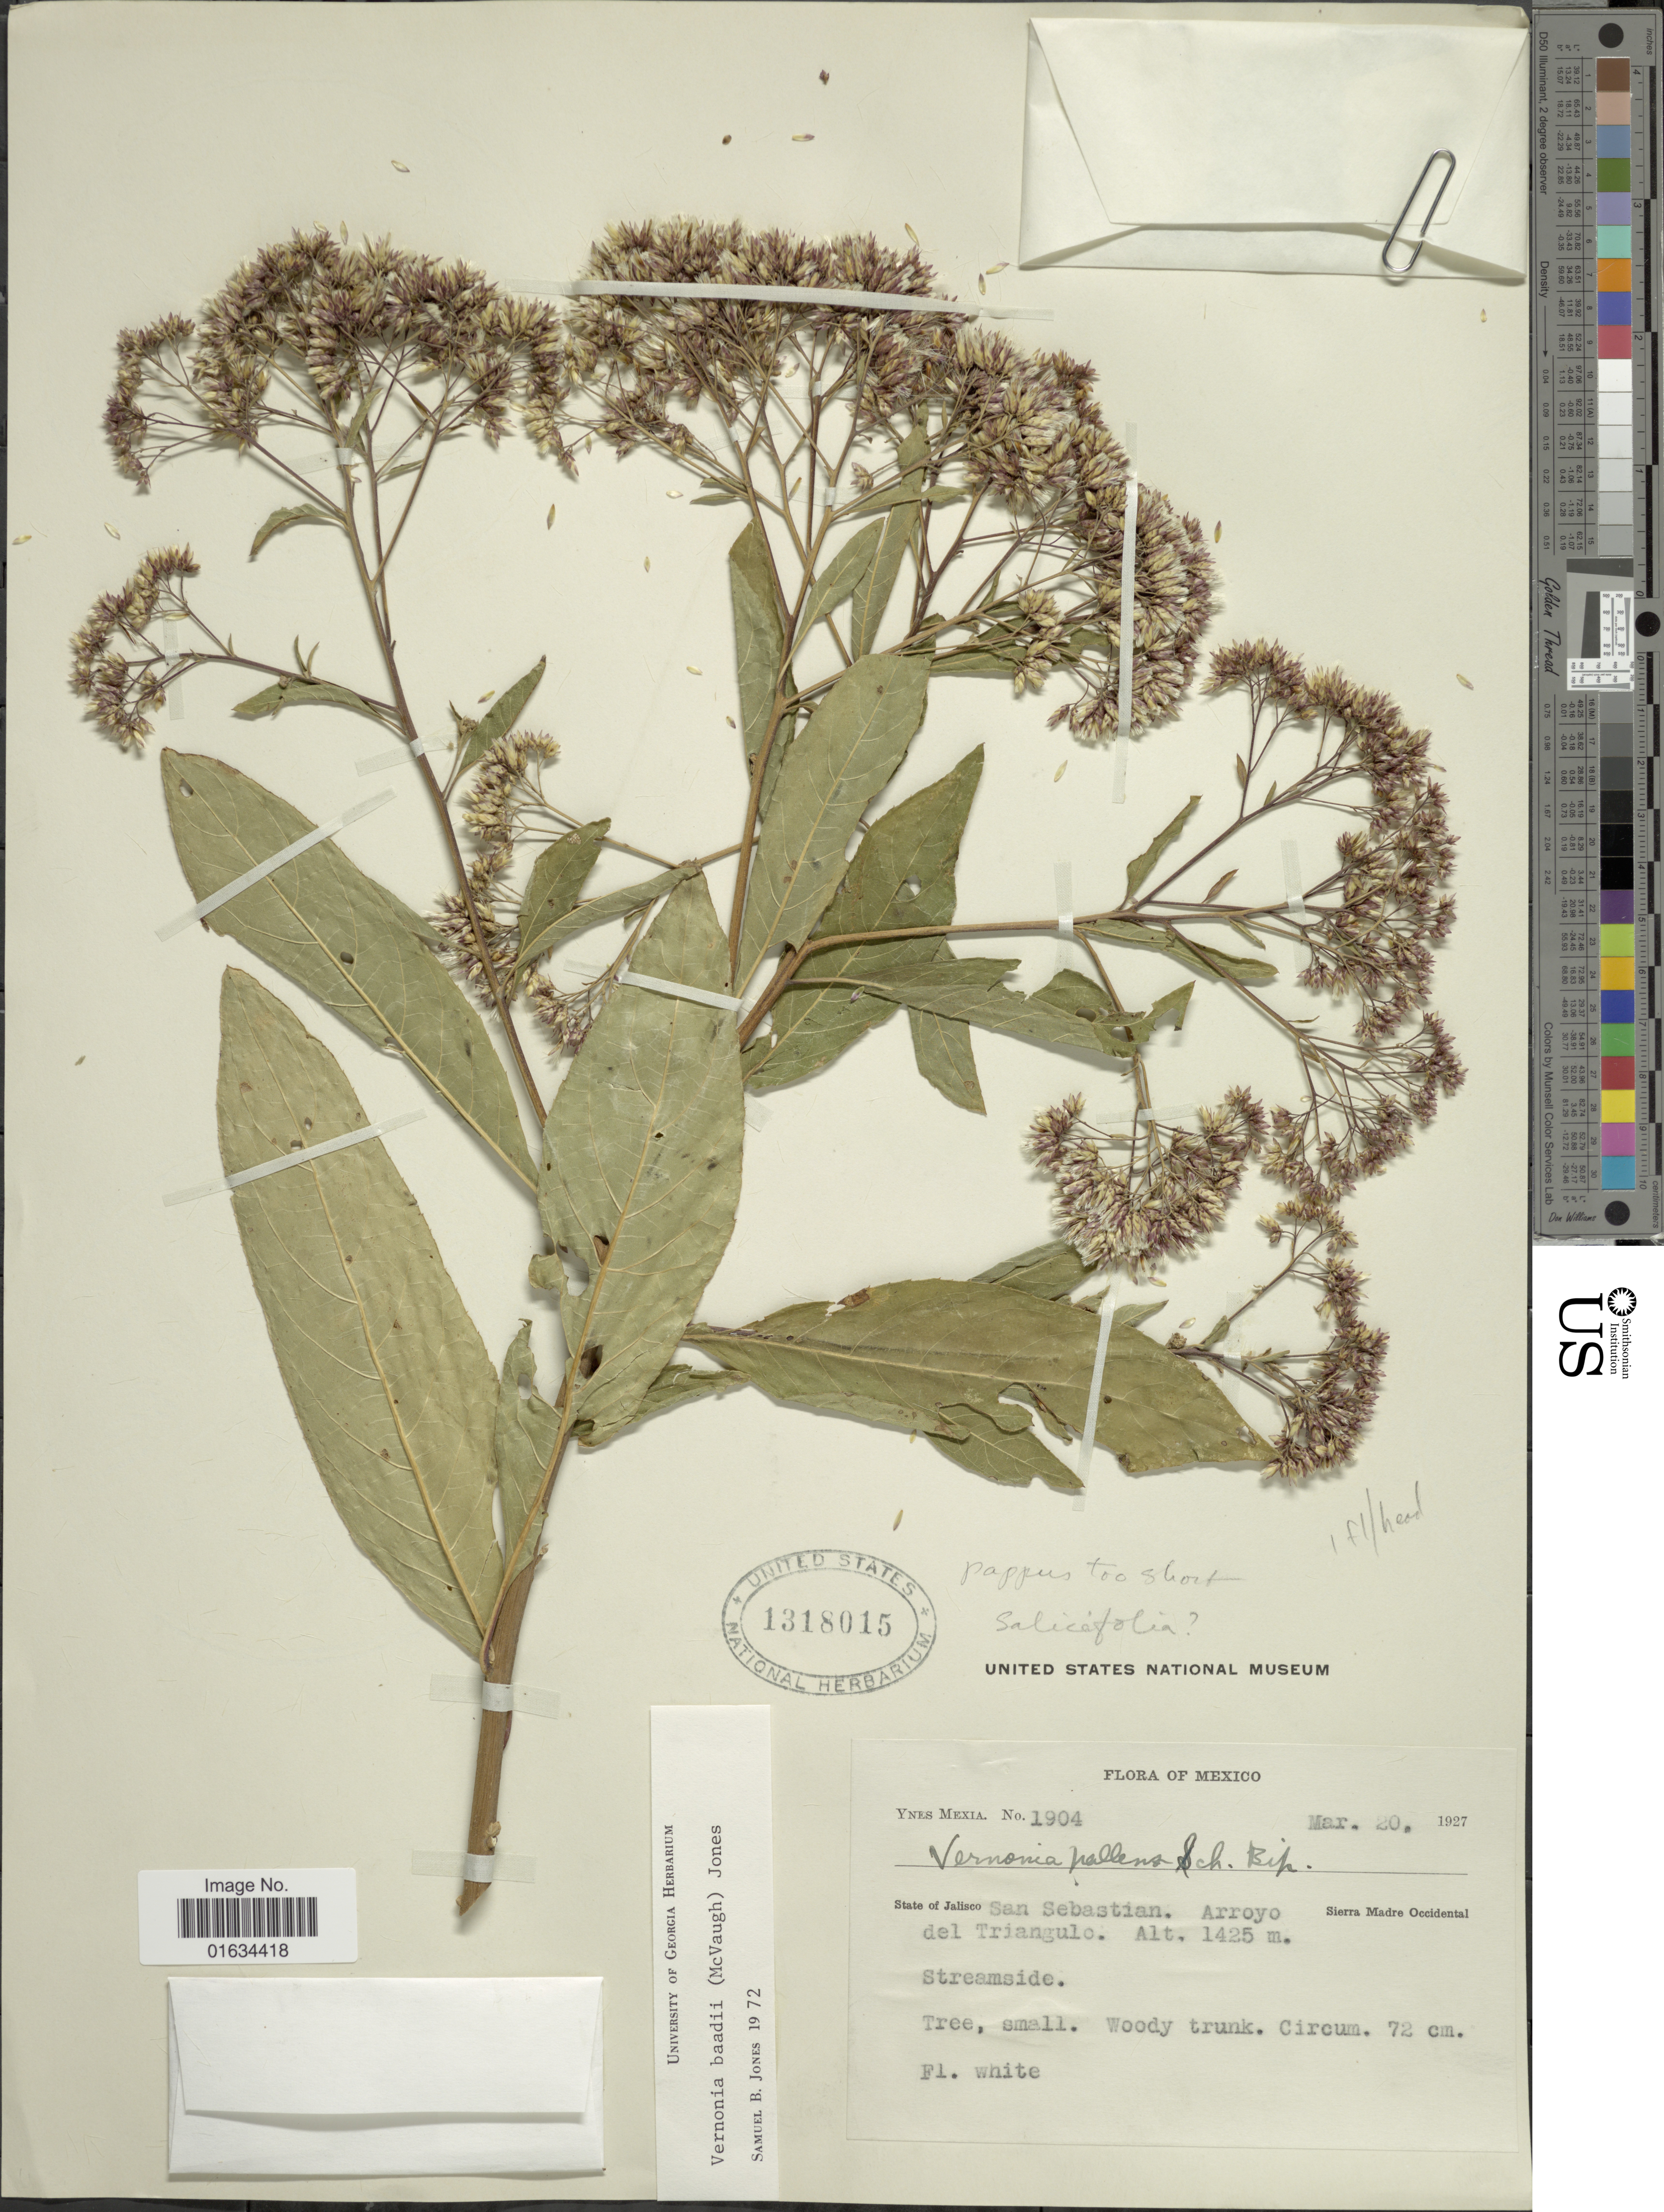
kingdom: Plantae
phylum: Tracheophyta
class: Magnoliopsida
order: Asterales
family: Asteraceae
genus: Critoniopsis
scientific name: Critoniopsis baadii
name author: (Mc Vaugh) H. Rob.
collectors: Y. Mexia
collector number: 1904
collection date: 1927-03-20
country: Mexico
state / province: Jalisco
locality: San Sebastian. Arroyo del Triangulo. Sierra Madre Occidental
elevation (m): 1425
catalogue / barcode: US 1318015